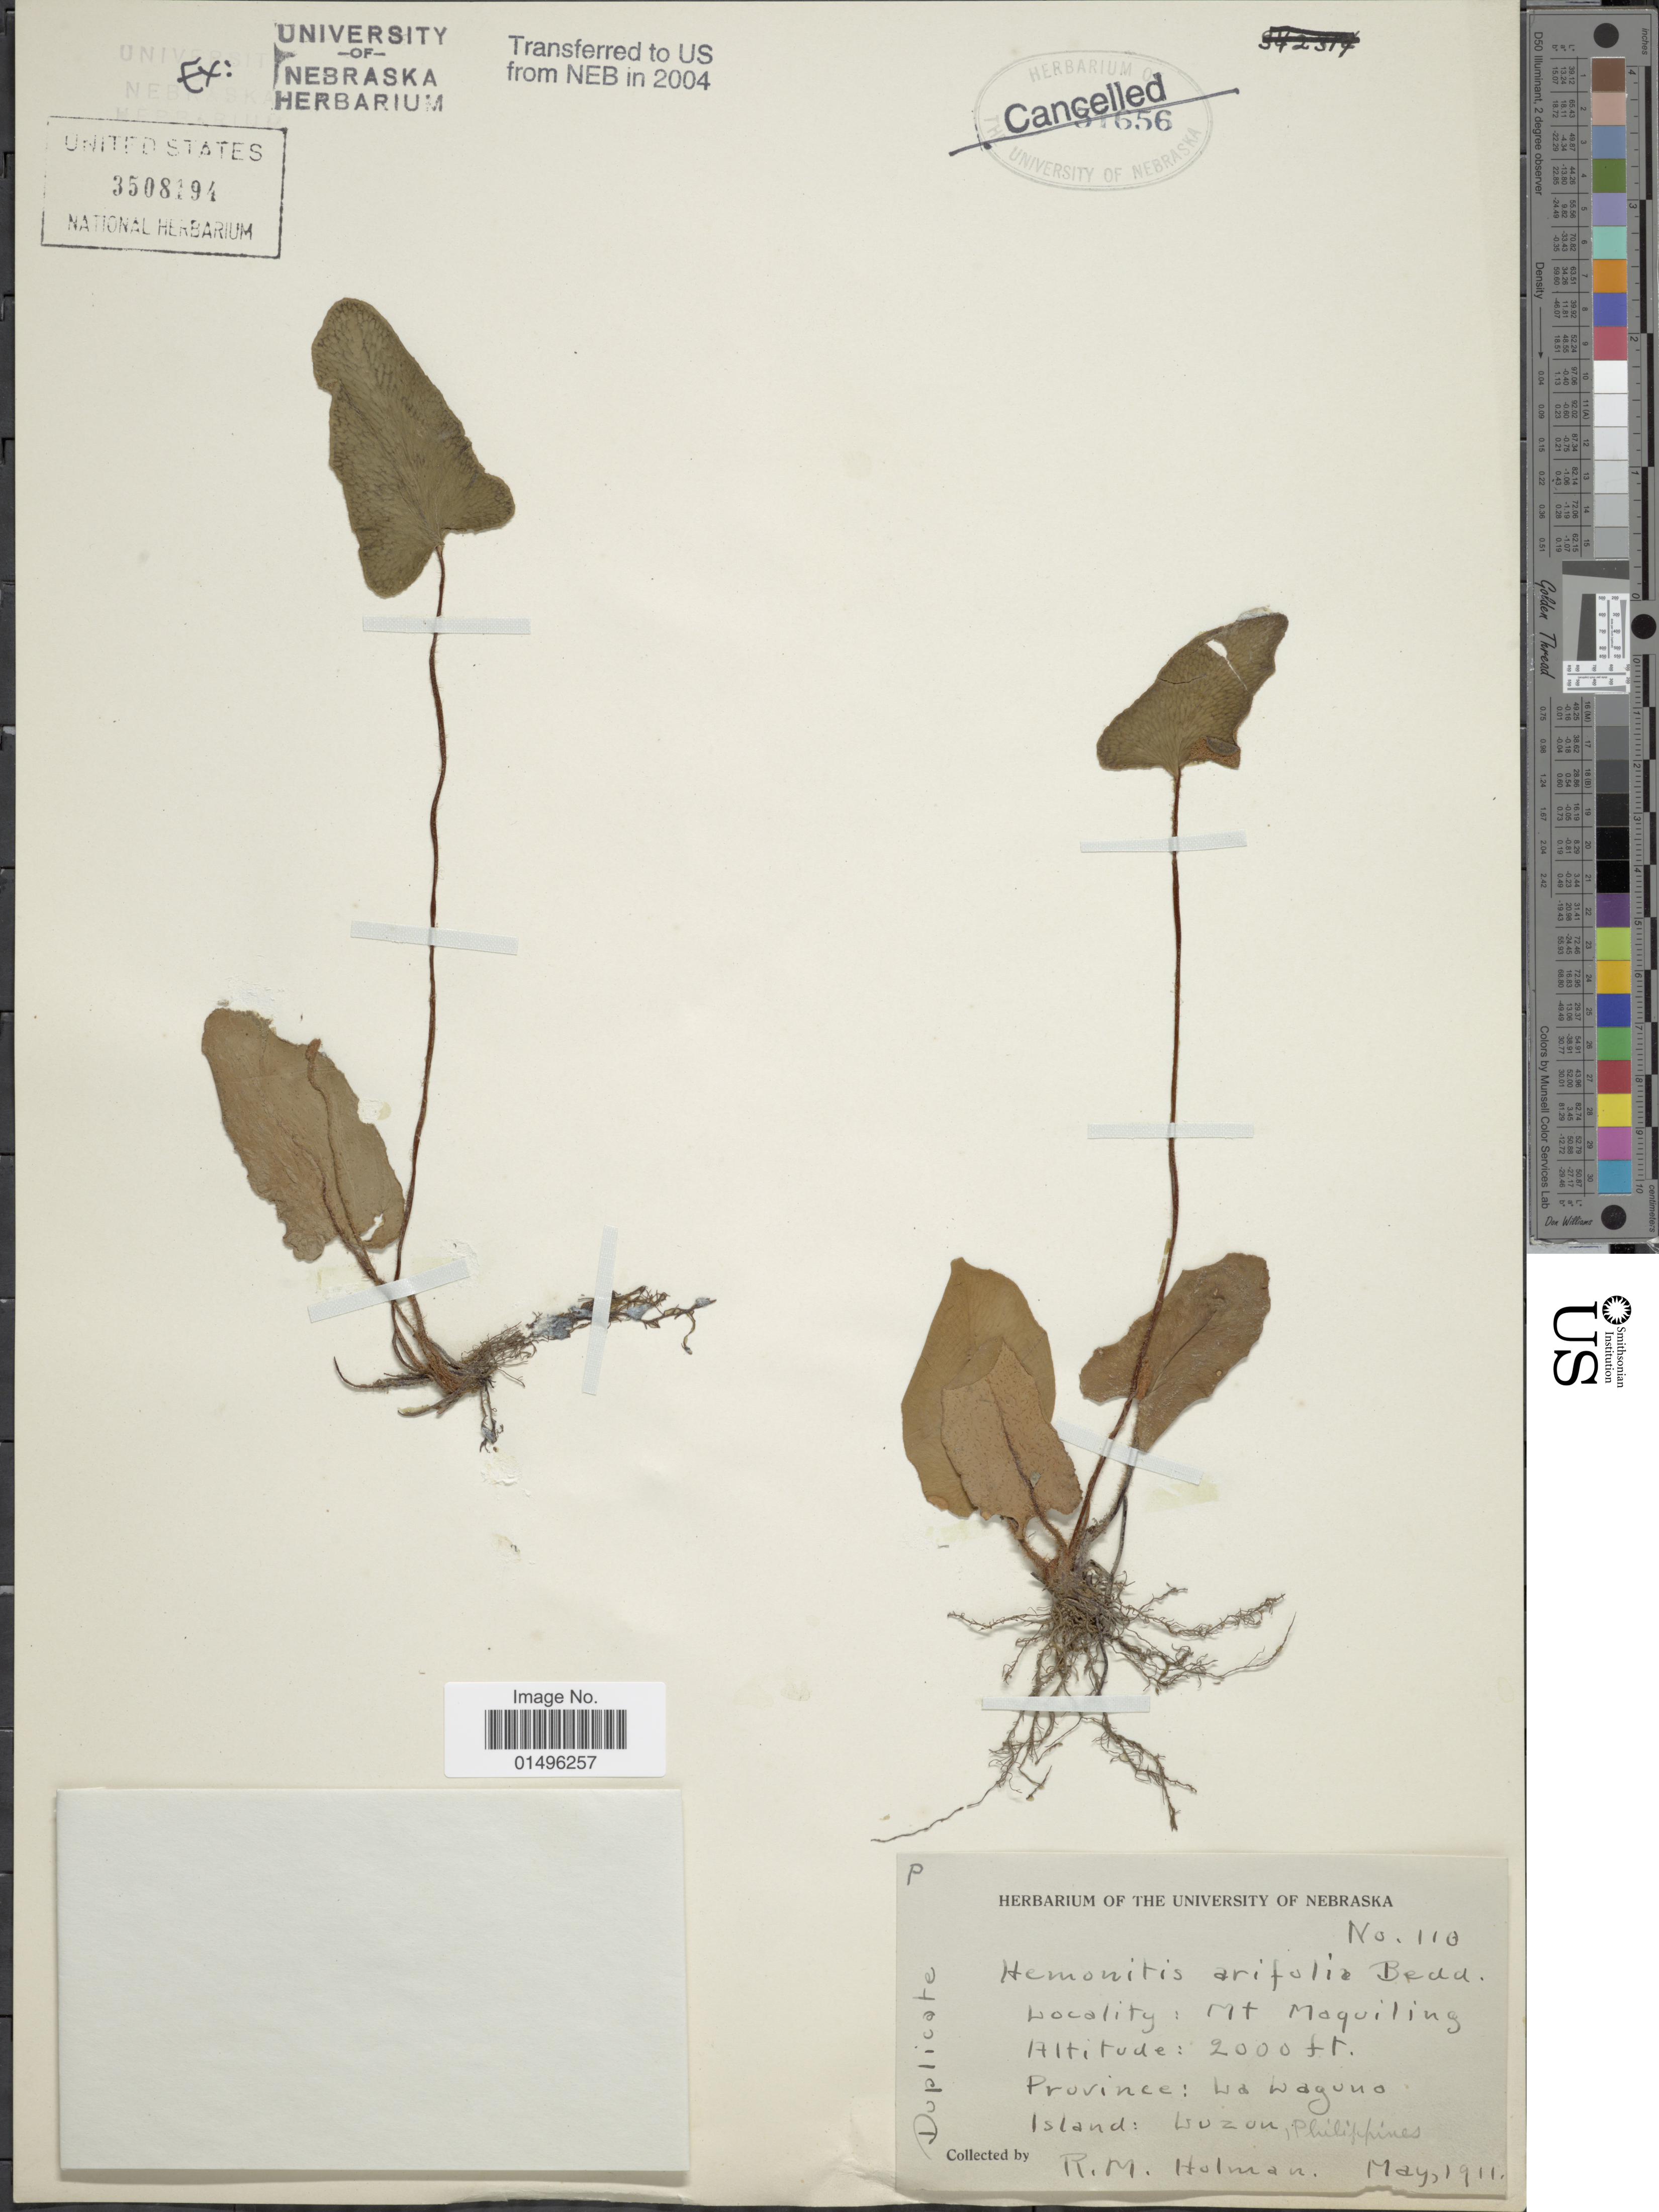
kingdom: Plantae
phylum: Tracheophyta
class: Polypodiopsida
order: Polypodiales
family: Pteridaceae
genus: Parahemionitis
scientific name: Parahemionitis cordata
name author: (Roxb. ex Hook. & Grev.) Fraser-Jenk.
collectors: R. Holman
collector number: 110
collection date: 1911-05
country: Philippines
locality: Philippines. Mt. Maquiling, Province: La Laguna, Island: Luzon.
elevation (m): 610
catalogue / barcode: US 3508194